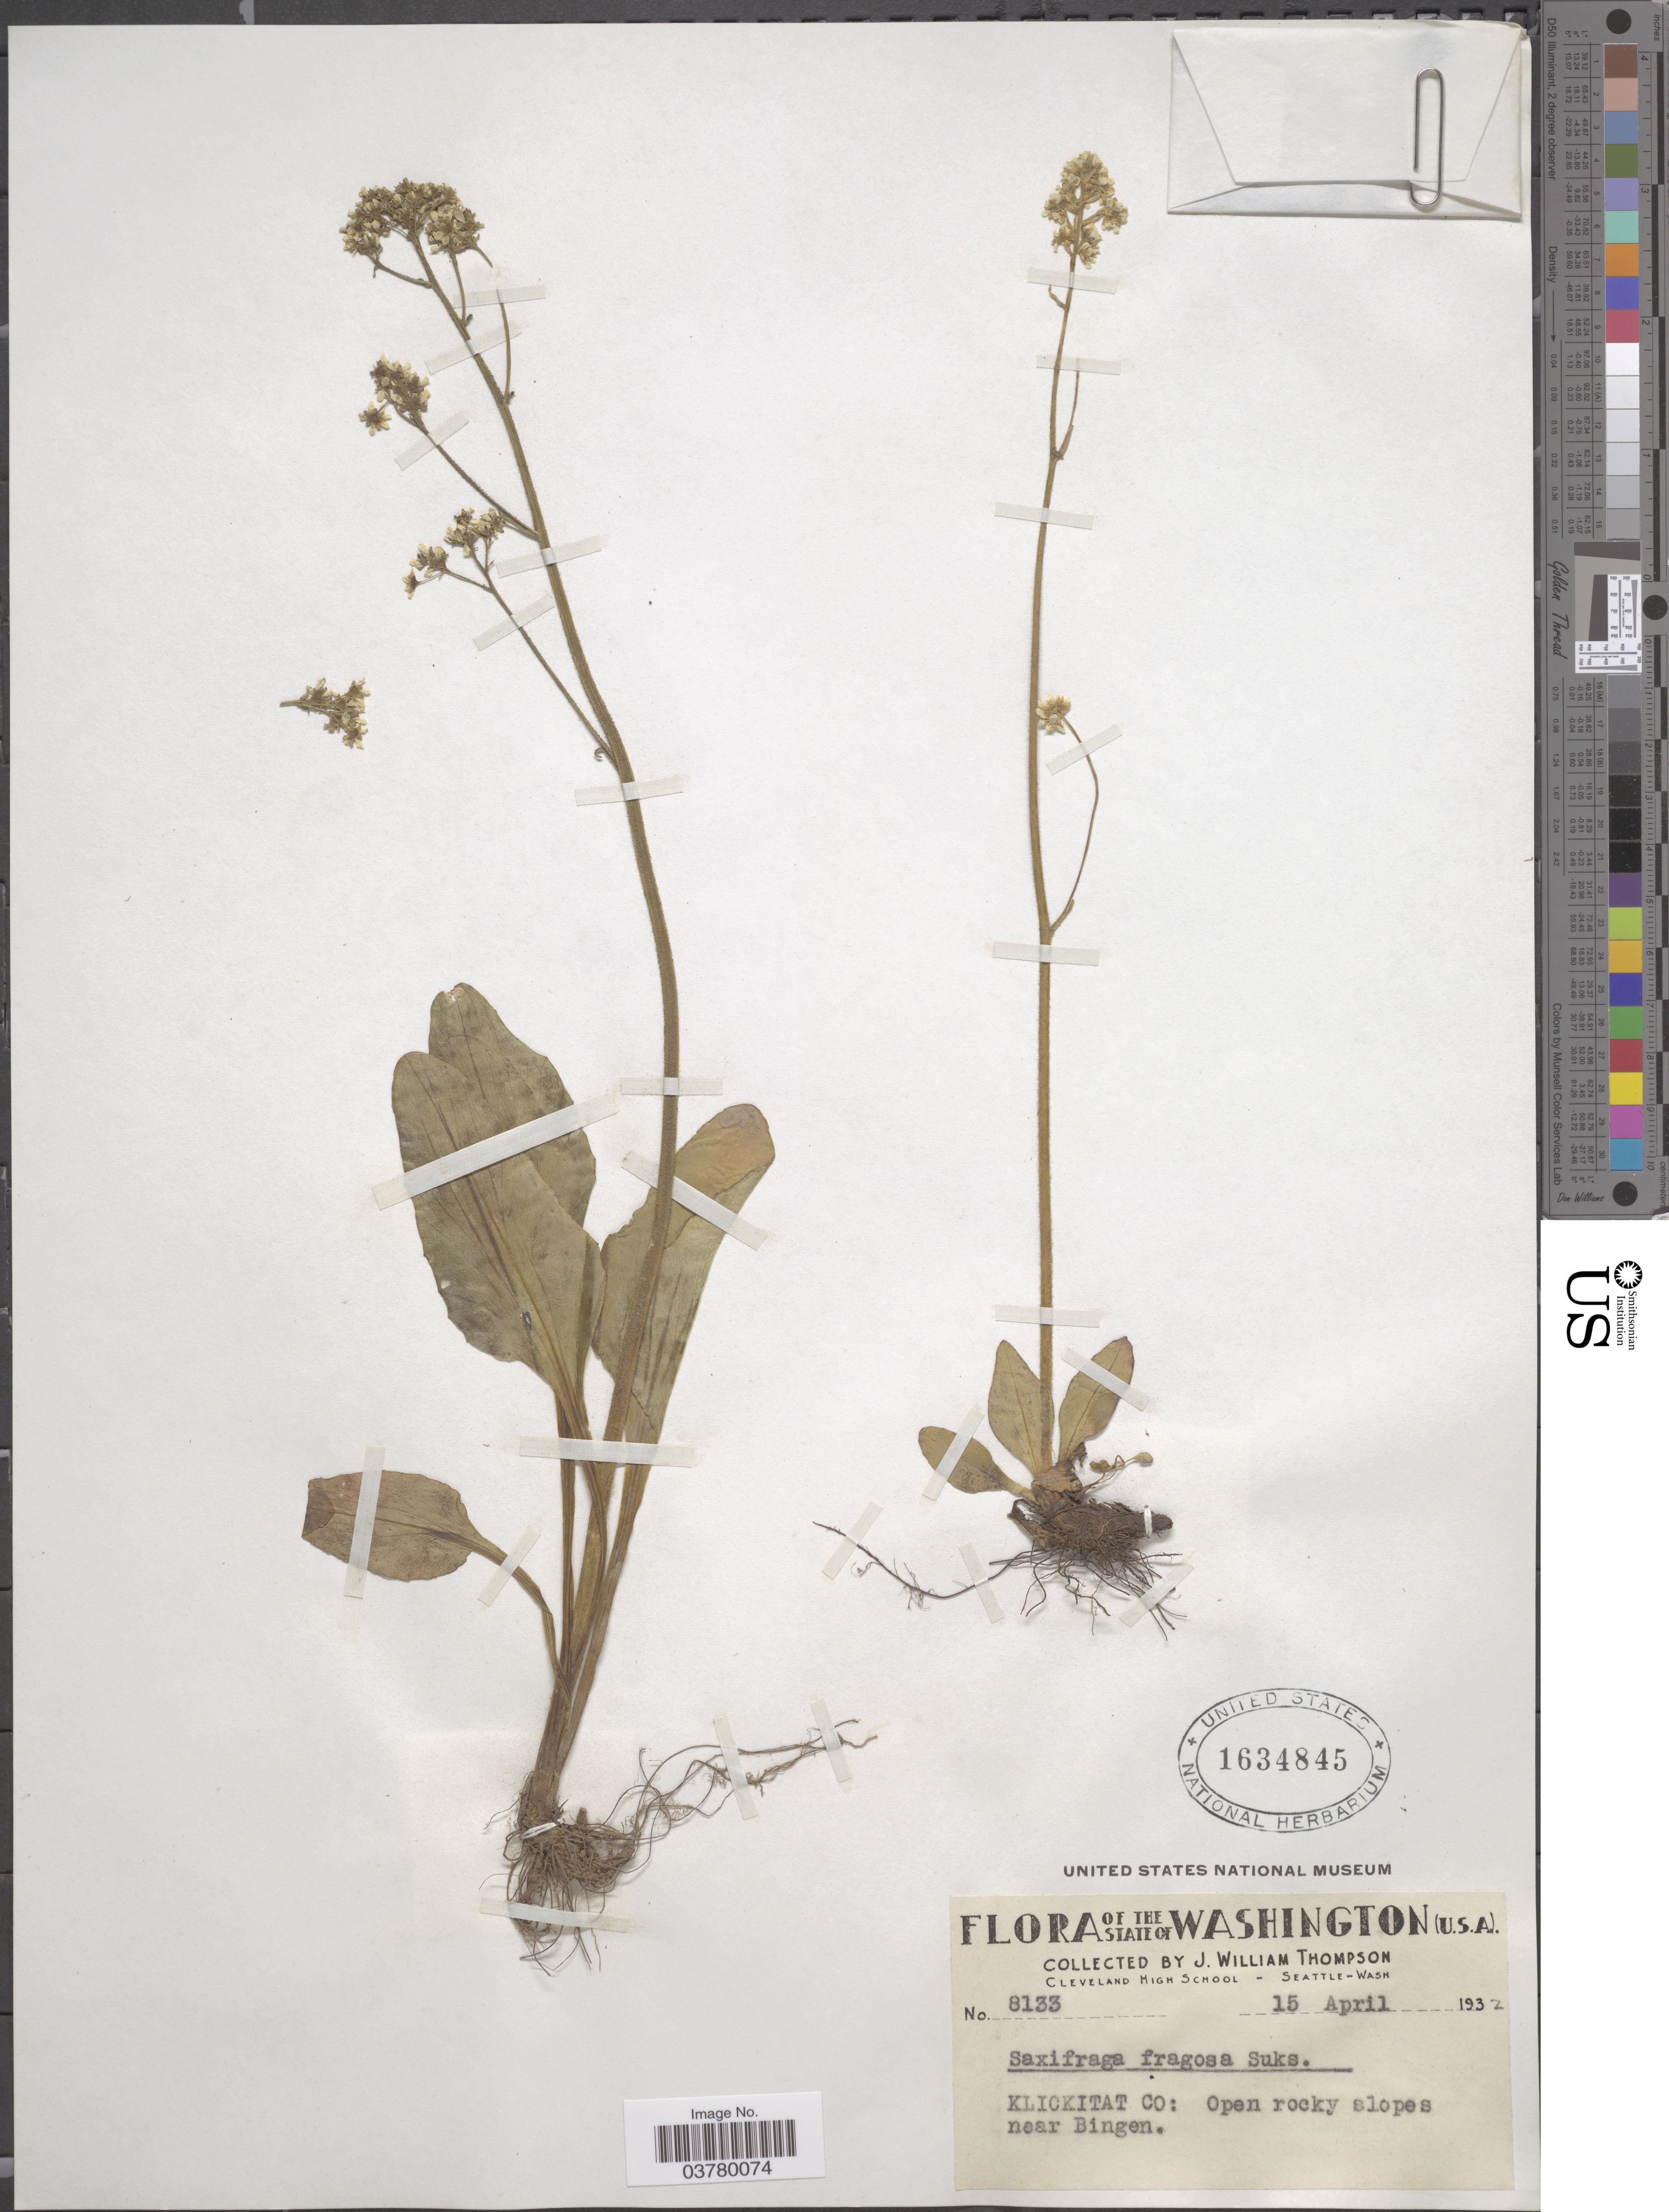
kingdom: Plantae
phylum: Tracheophyta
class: Magnoliopsida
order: Saxifragales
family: Saxifragaceae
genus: Micranthes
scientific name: Micranthes fragosa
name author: (Suksd. ex Small) Small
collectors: J. W. Thompson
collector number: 8133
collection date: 1932-04-15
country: United States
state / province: Washington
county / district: Klickitat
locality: Klickitat Co: Open rocky slopes near Bingen.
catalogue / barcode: US 1634845